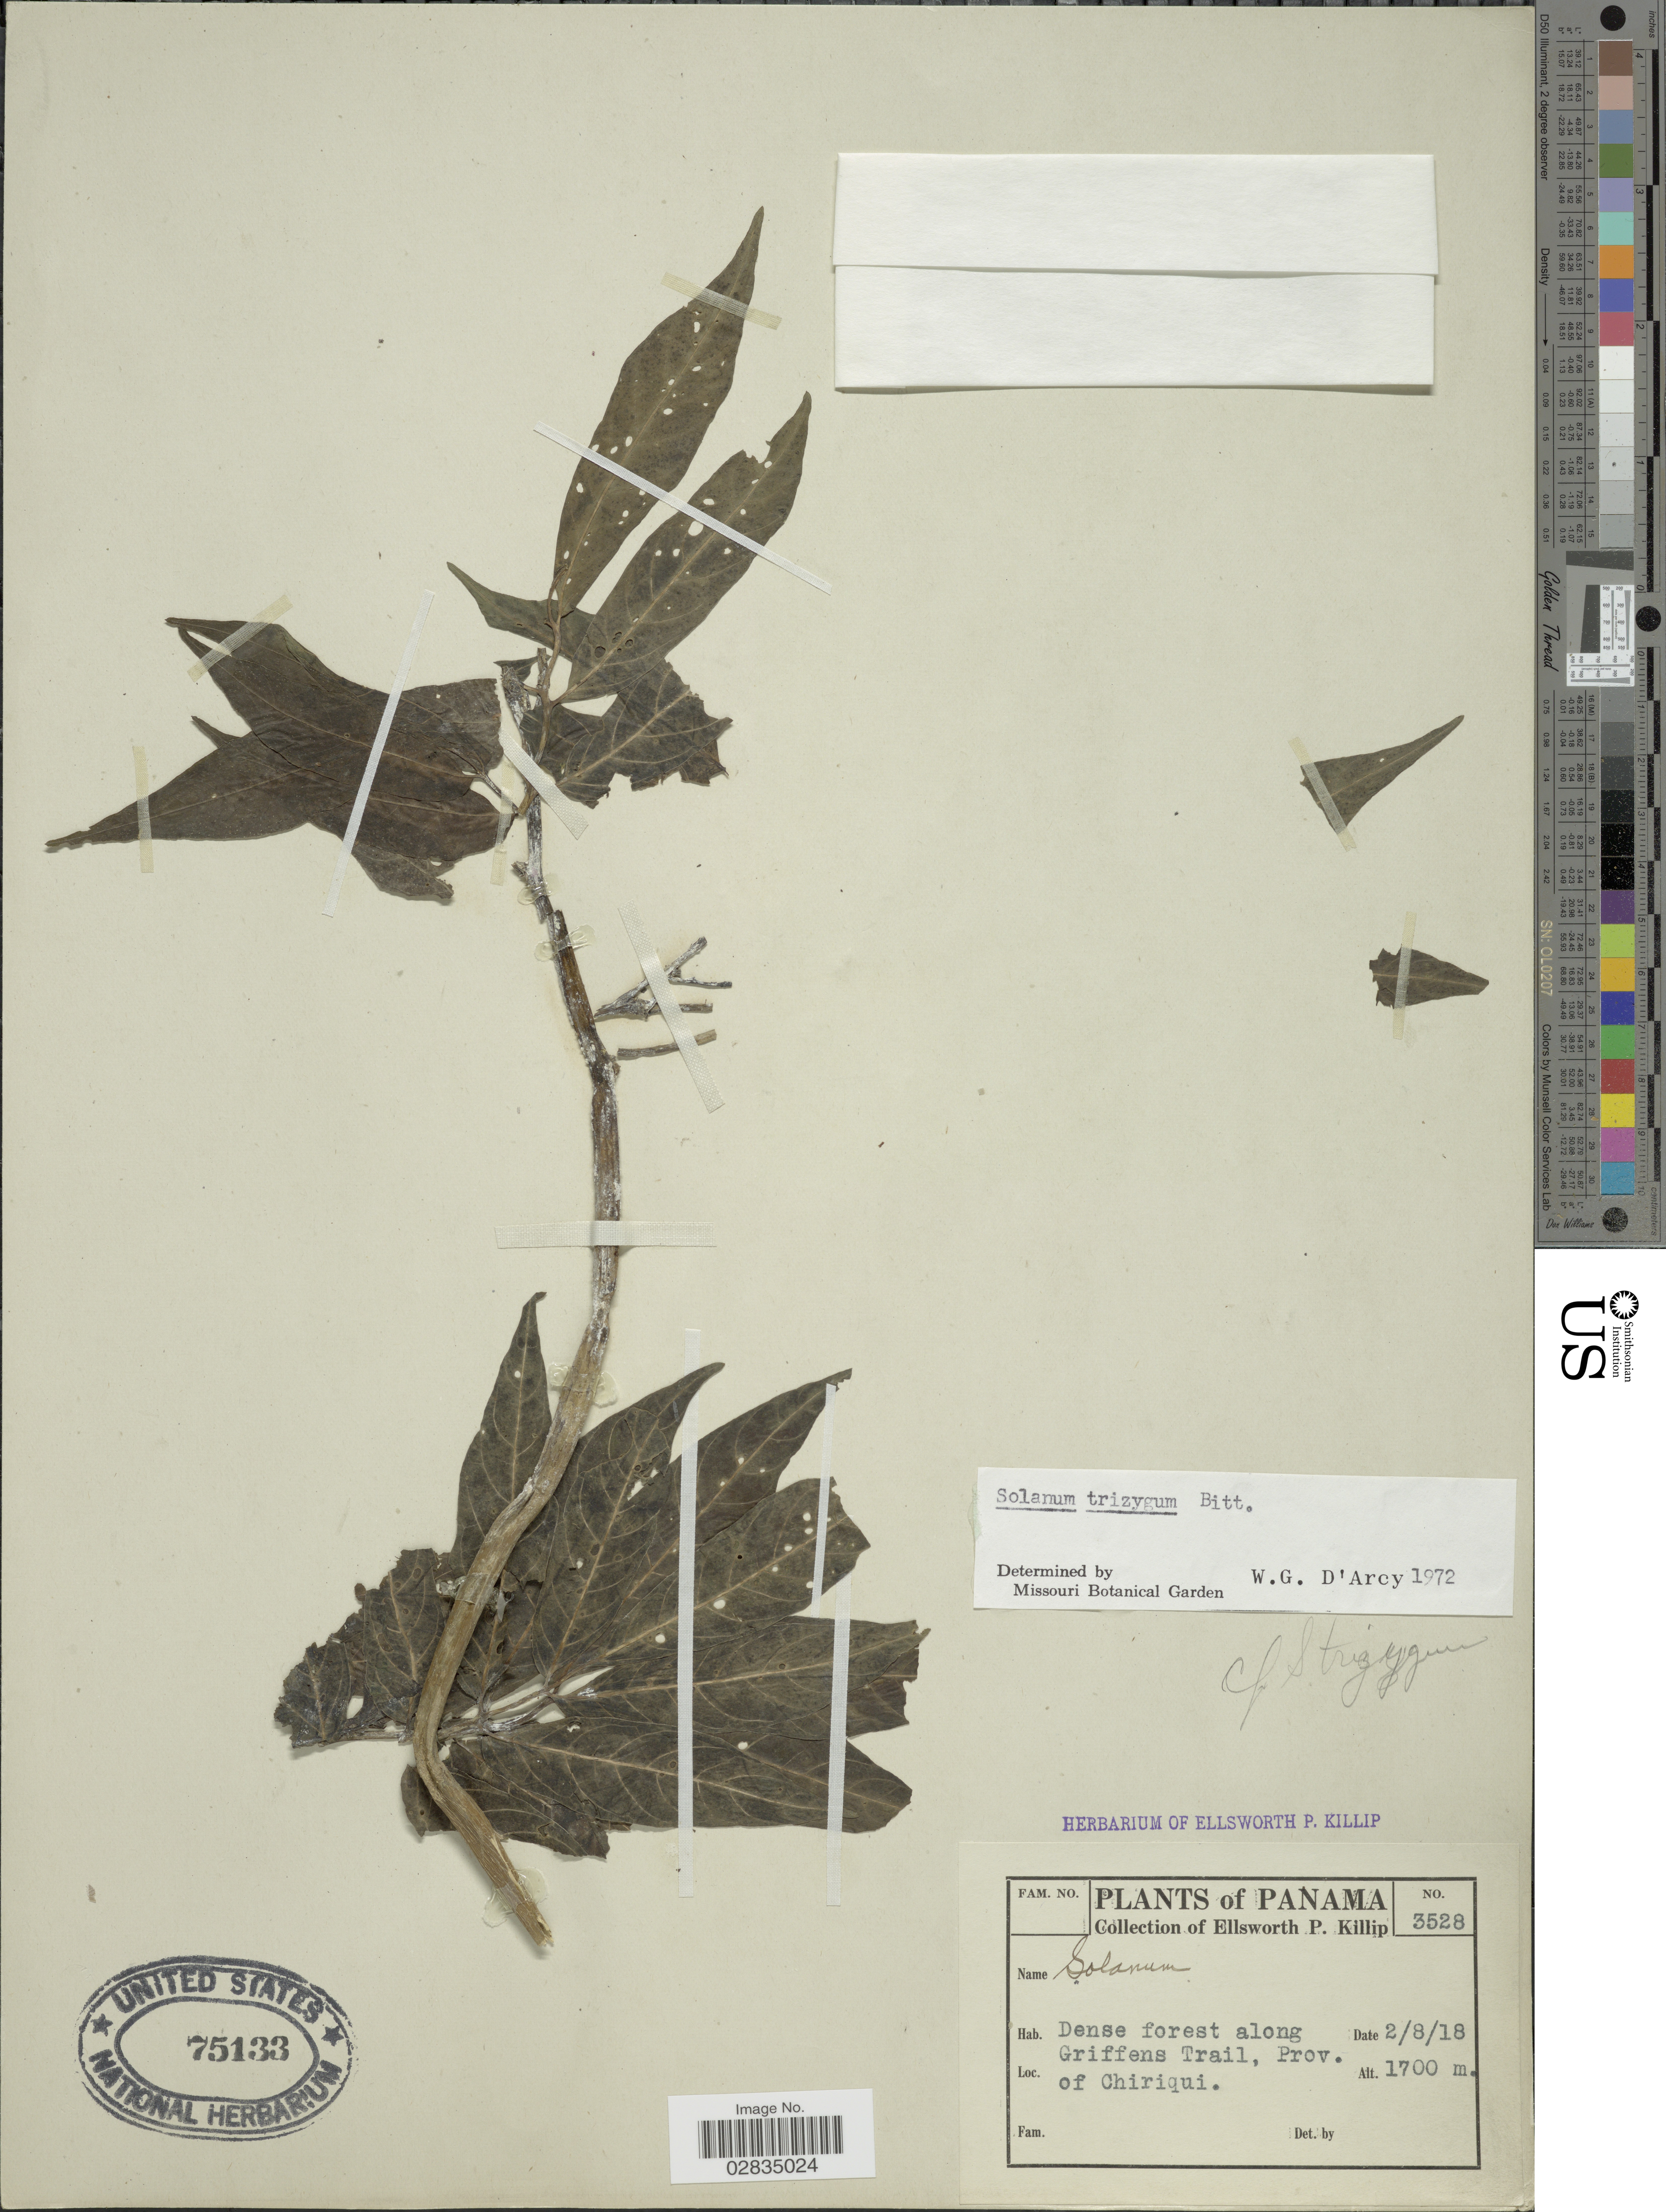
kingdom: Plantae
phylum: Tracheophyta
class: Magnoliopsida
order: Solanales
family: Solanaceae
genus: Solanum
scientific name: Solanum trizygum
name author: Bitter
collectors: E. P. Killip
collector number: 3528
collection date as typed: Transcribed d/m/y: 2/8/18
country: Panama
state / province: Chiriqui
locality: Along Griffens Trail.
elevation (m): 1700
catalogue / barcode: US 75133